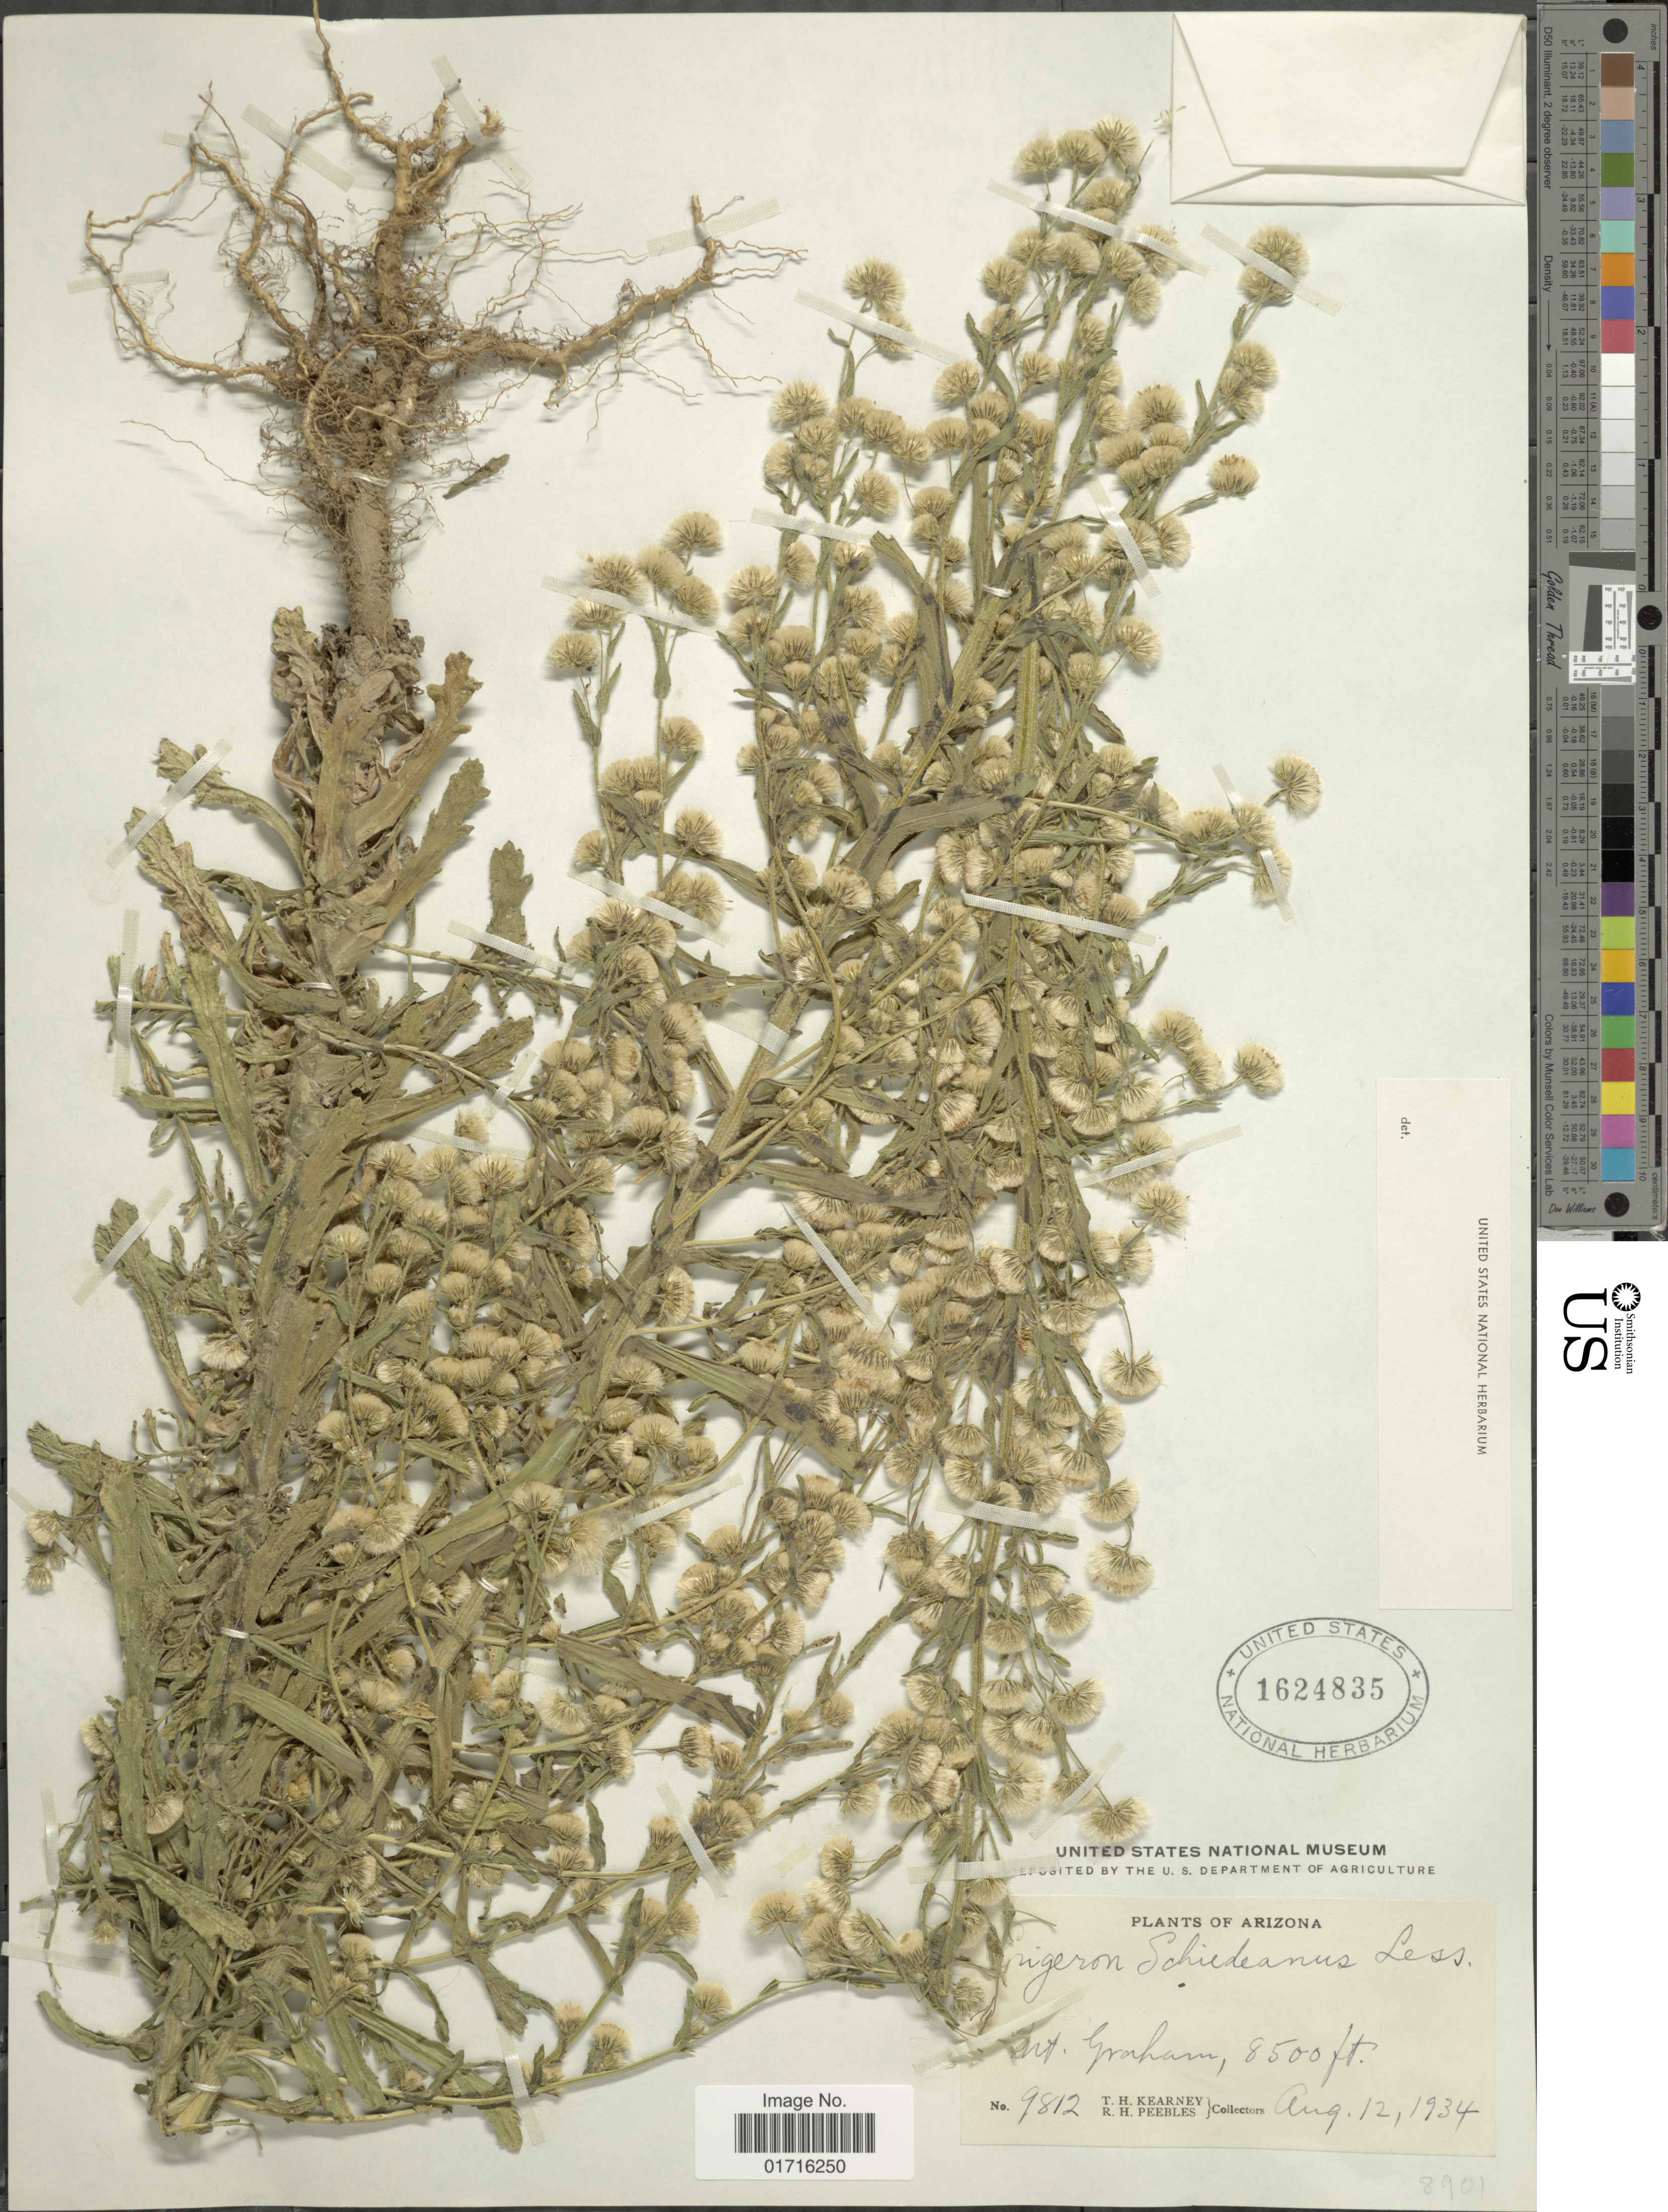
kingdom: Plantae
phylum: Tracheophyta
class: Magnoliopsida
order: Asterales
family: Asteraceae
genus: Conyza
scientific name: Conyza schiedeana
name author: (Less.) Cronq.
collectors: T. H. Kearney & R. H. Peebles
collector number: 9812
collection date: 1934-08-12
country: United States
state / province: Arizona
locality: Mt. Graham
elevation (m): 2591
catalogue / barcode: US 1624835